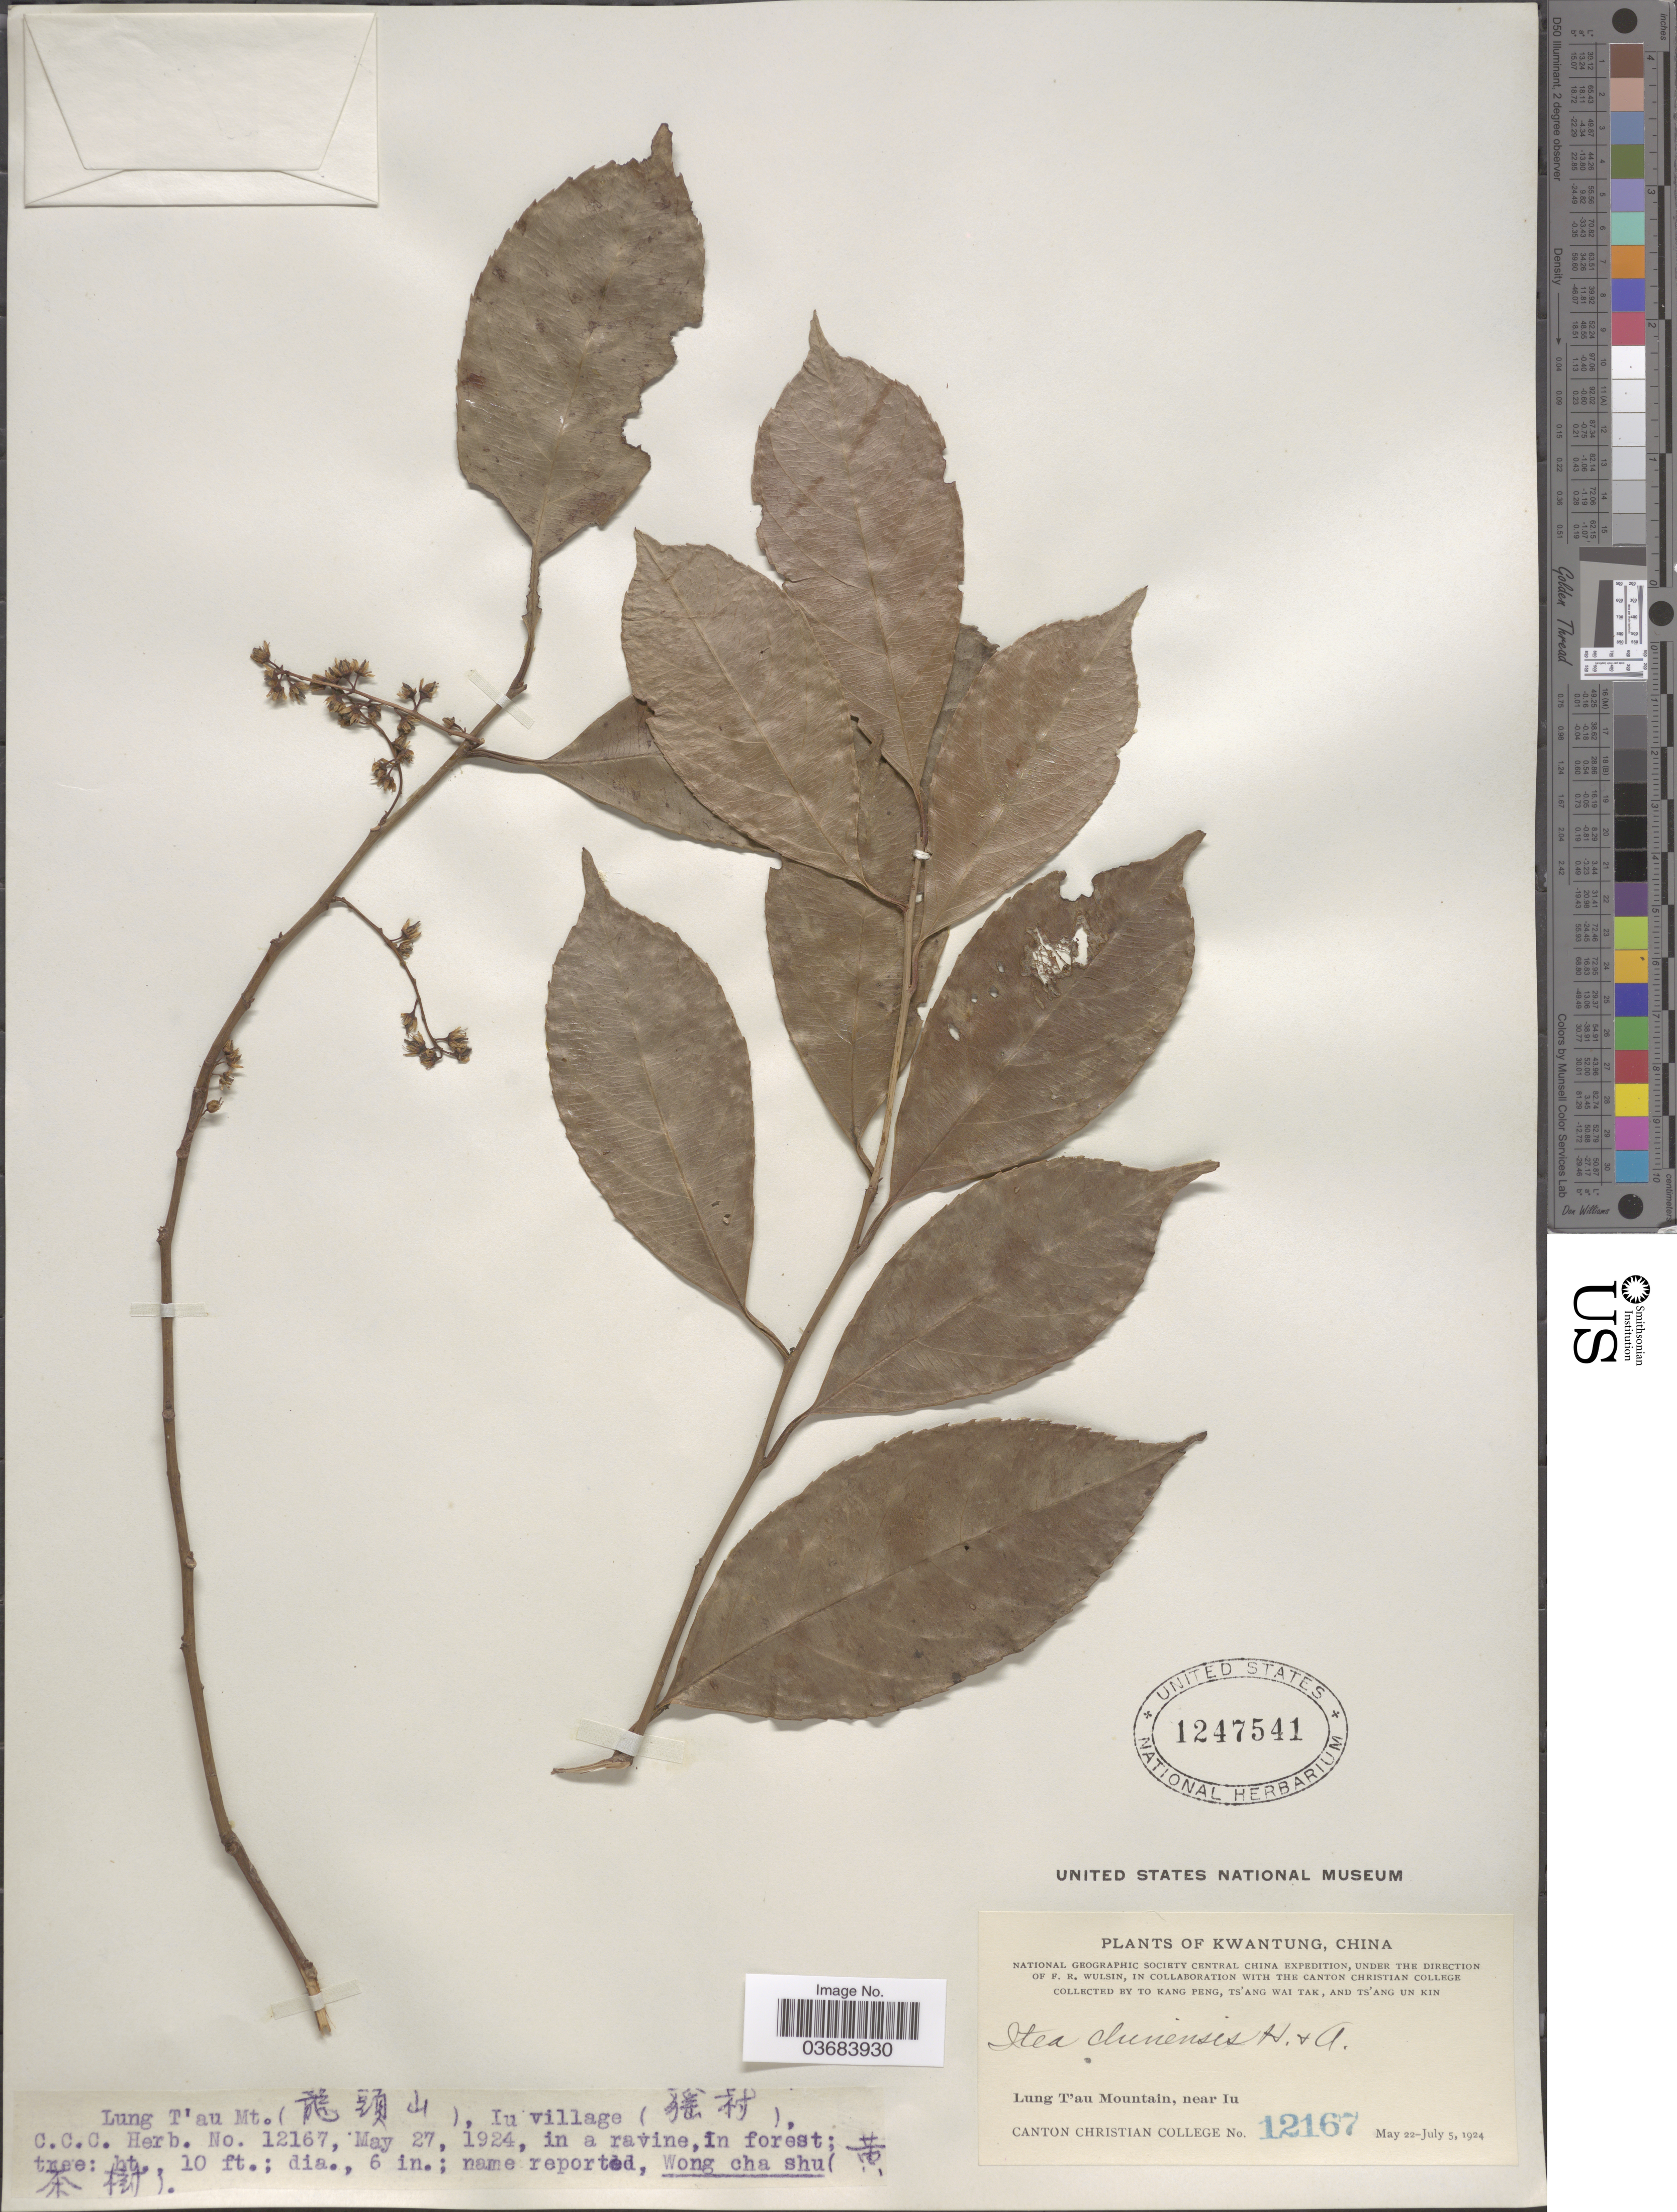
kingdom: Plantae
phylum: Tracheophyta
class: Magnoliopsida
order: Saxifragales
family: Iteaceae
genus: Itea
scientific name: Itea chinensis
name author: W. Hook. & H.J. Arn.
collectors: T. K. Peng, W. T. Tsang & Ts' Ang Un Kin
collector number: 12167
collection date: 1924-05-27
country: China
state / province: Guangdong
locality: Kwantung. National Geographic Society Central China Expedition. Lung T'au Mountain (X), near Iu Village (X).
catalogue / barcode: US 1247541